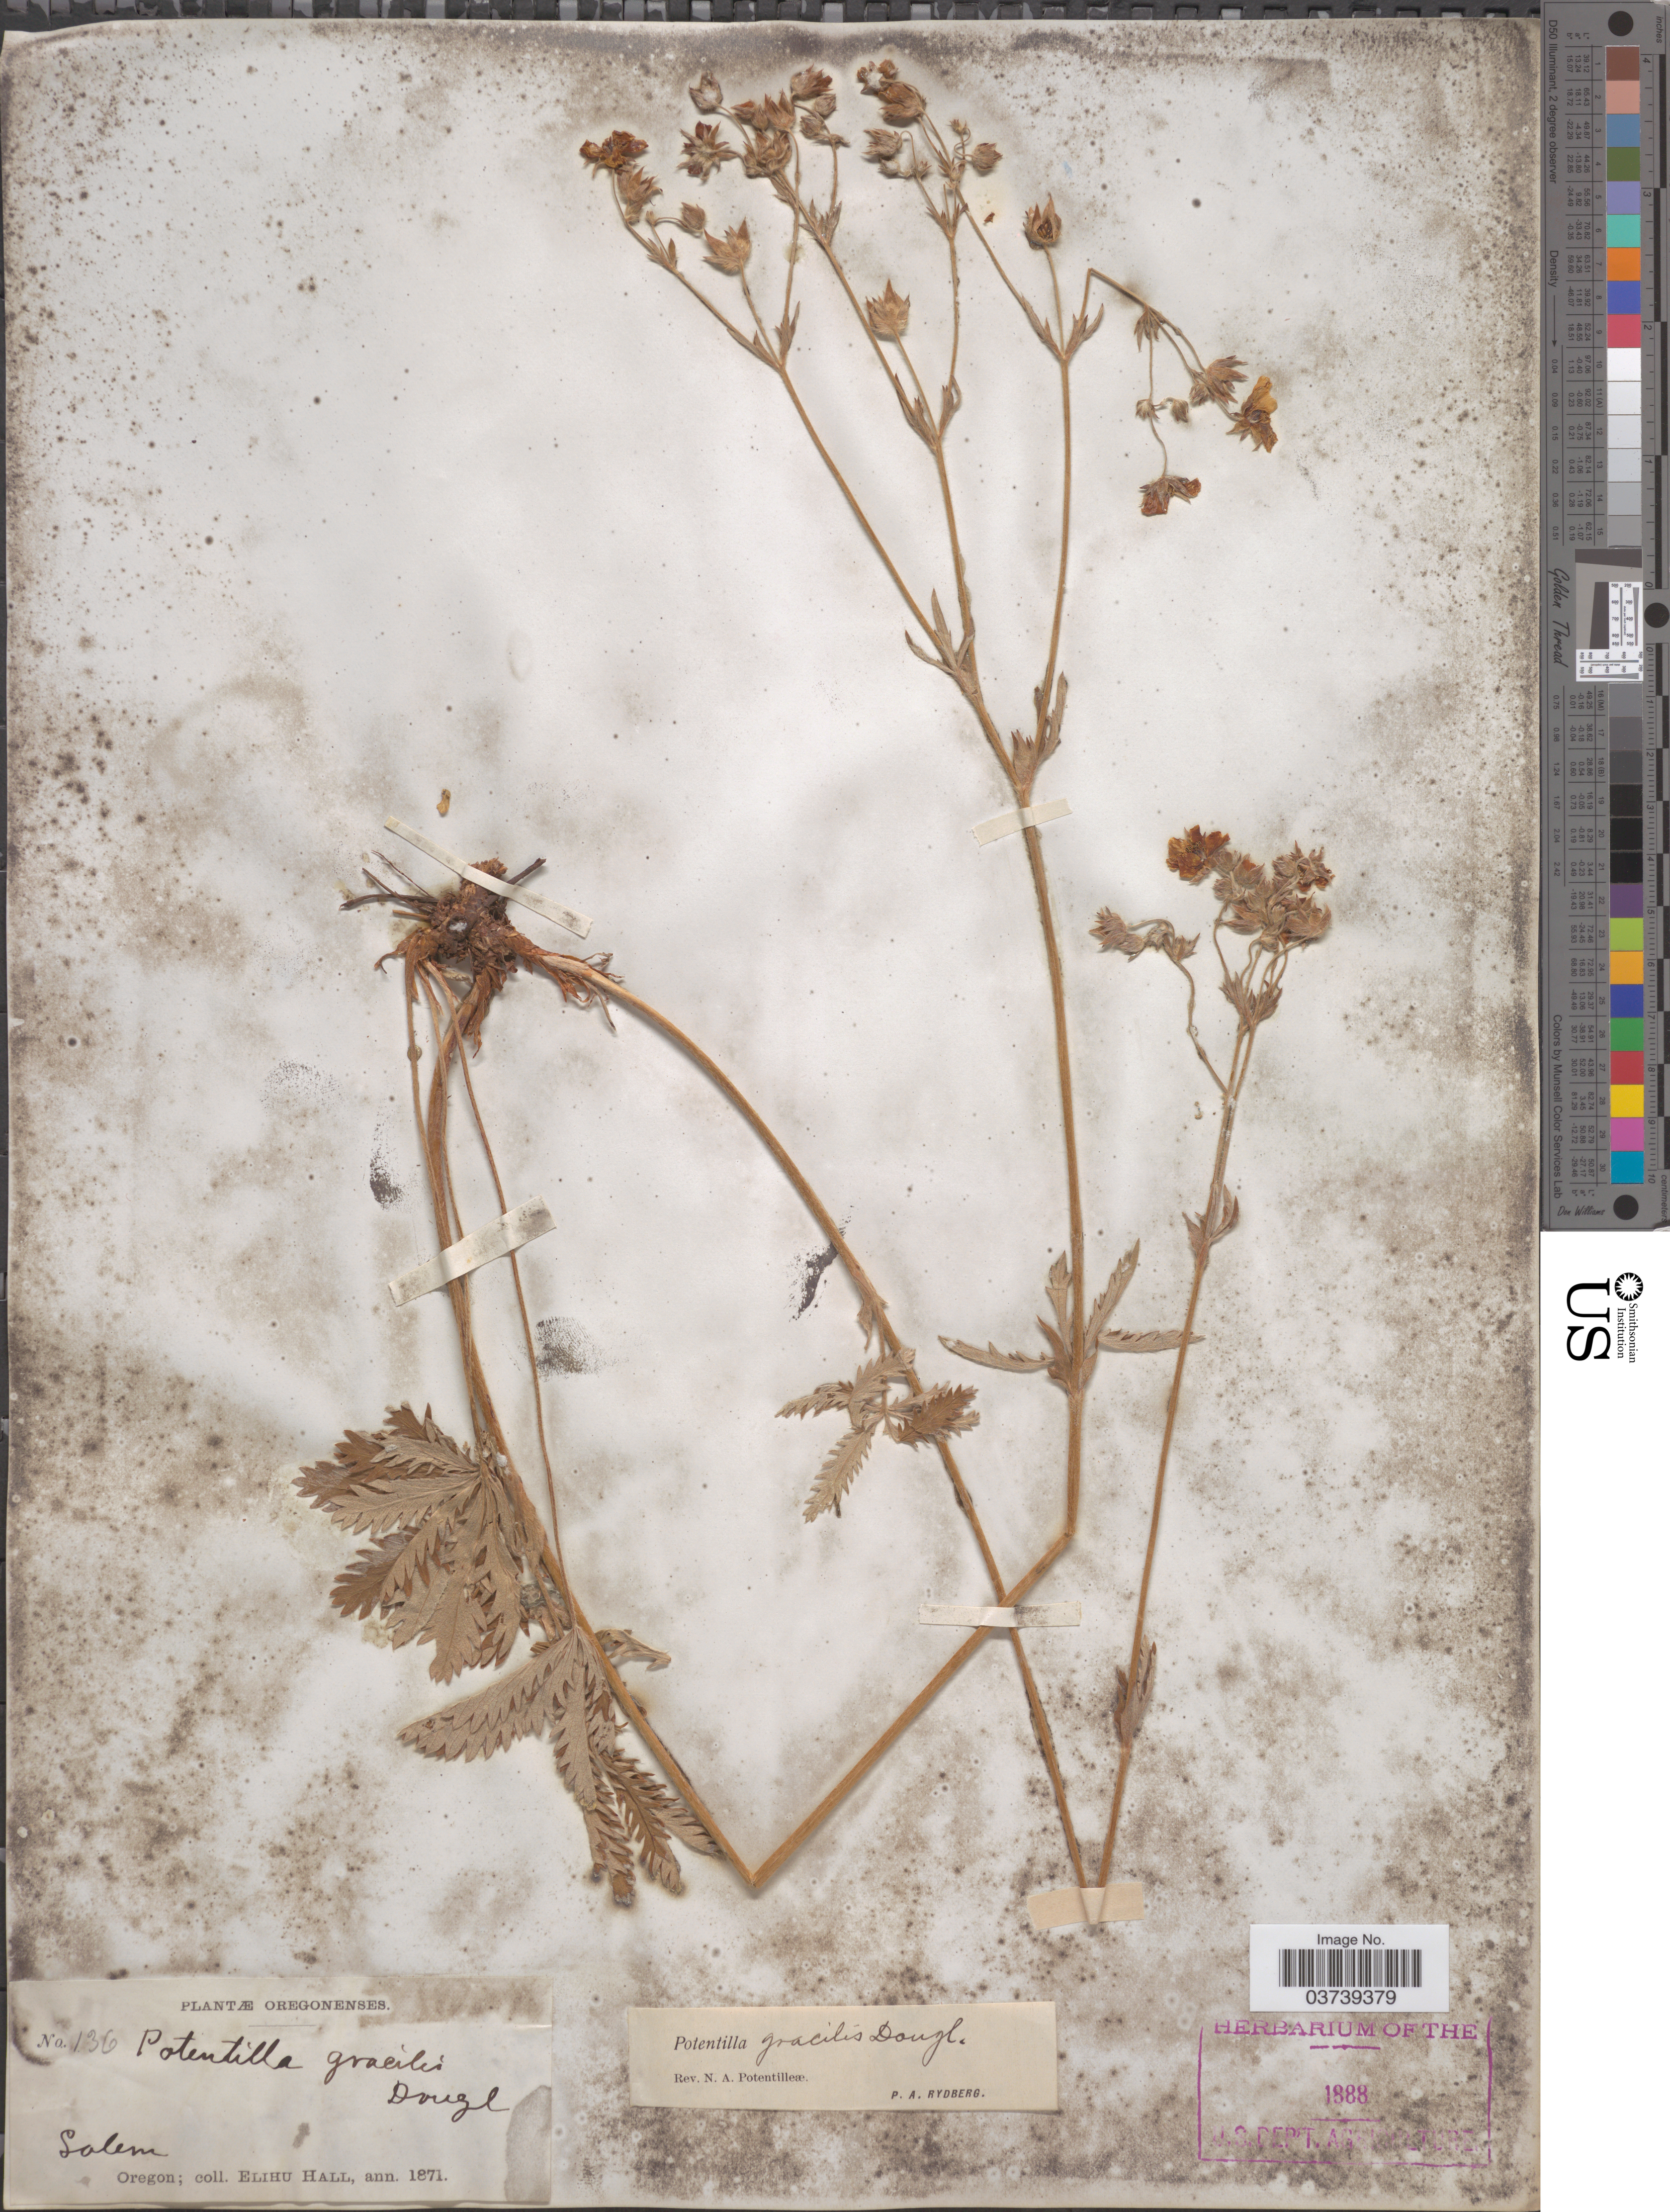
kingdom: Plantae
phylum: Tracheophyta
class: Magnoliopsida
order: Rosales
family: Rosaceae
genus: Potentilla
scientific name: Potentilla gracilis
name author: Douglas ex Hook.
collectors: E. Hall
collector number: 136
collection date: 1871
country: United States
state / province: Oregon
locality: Salem.